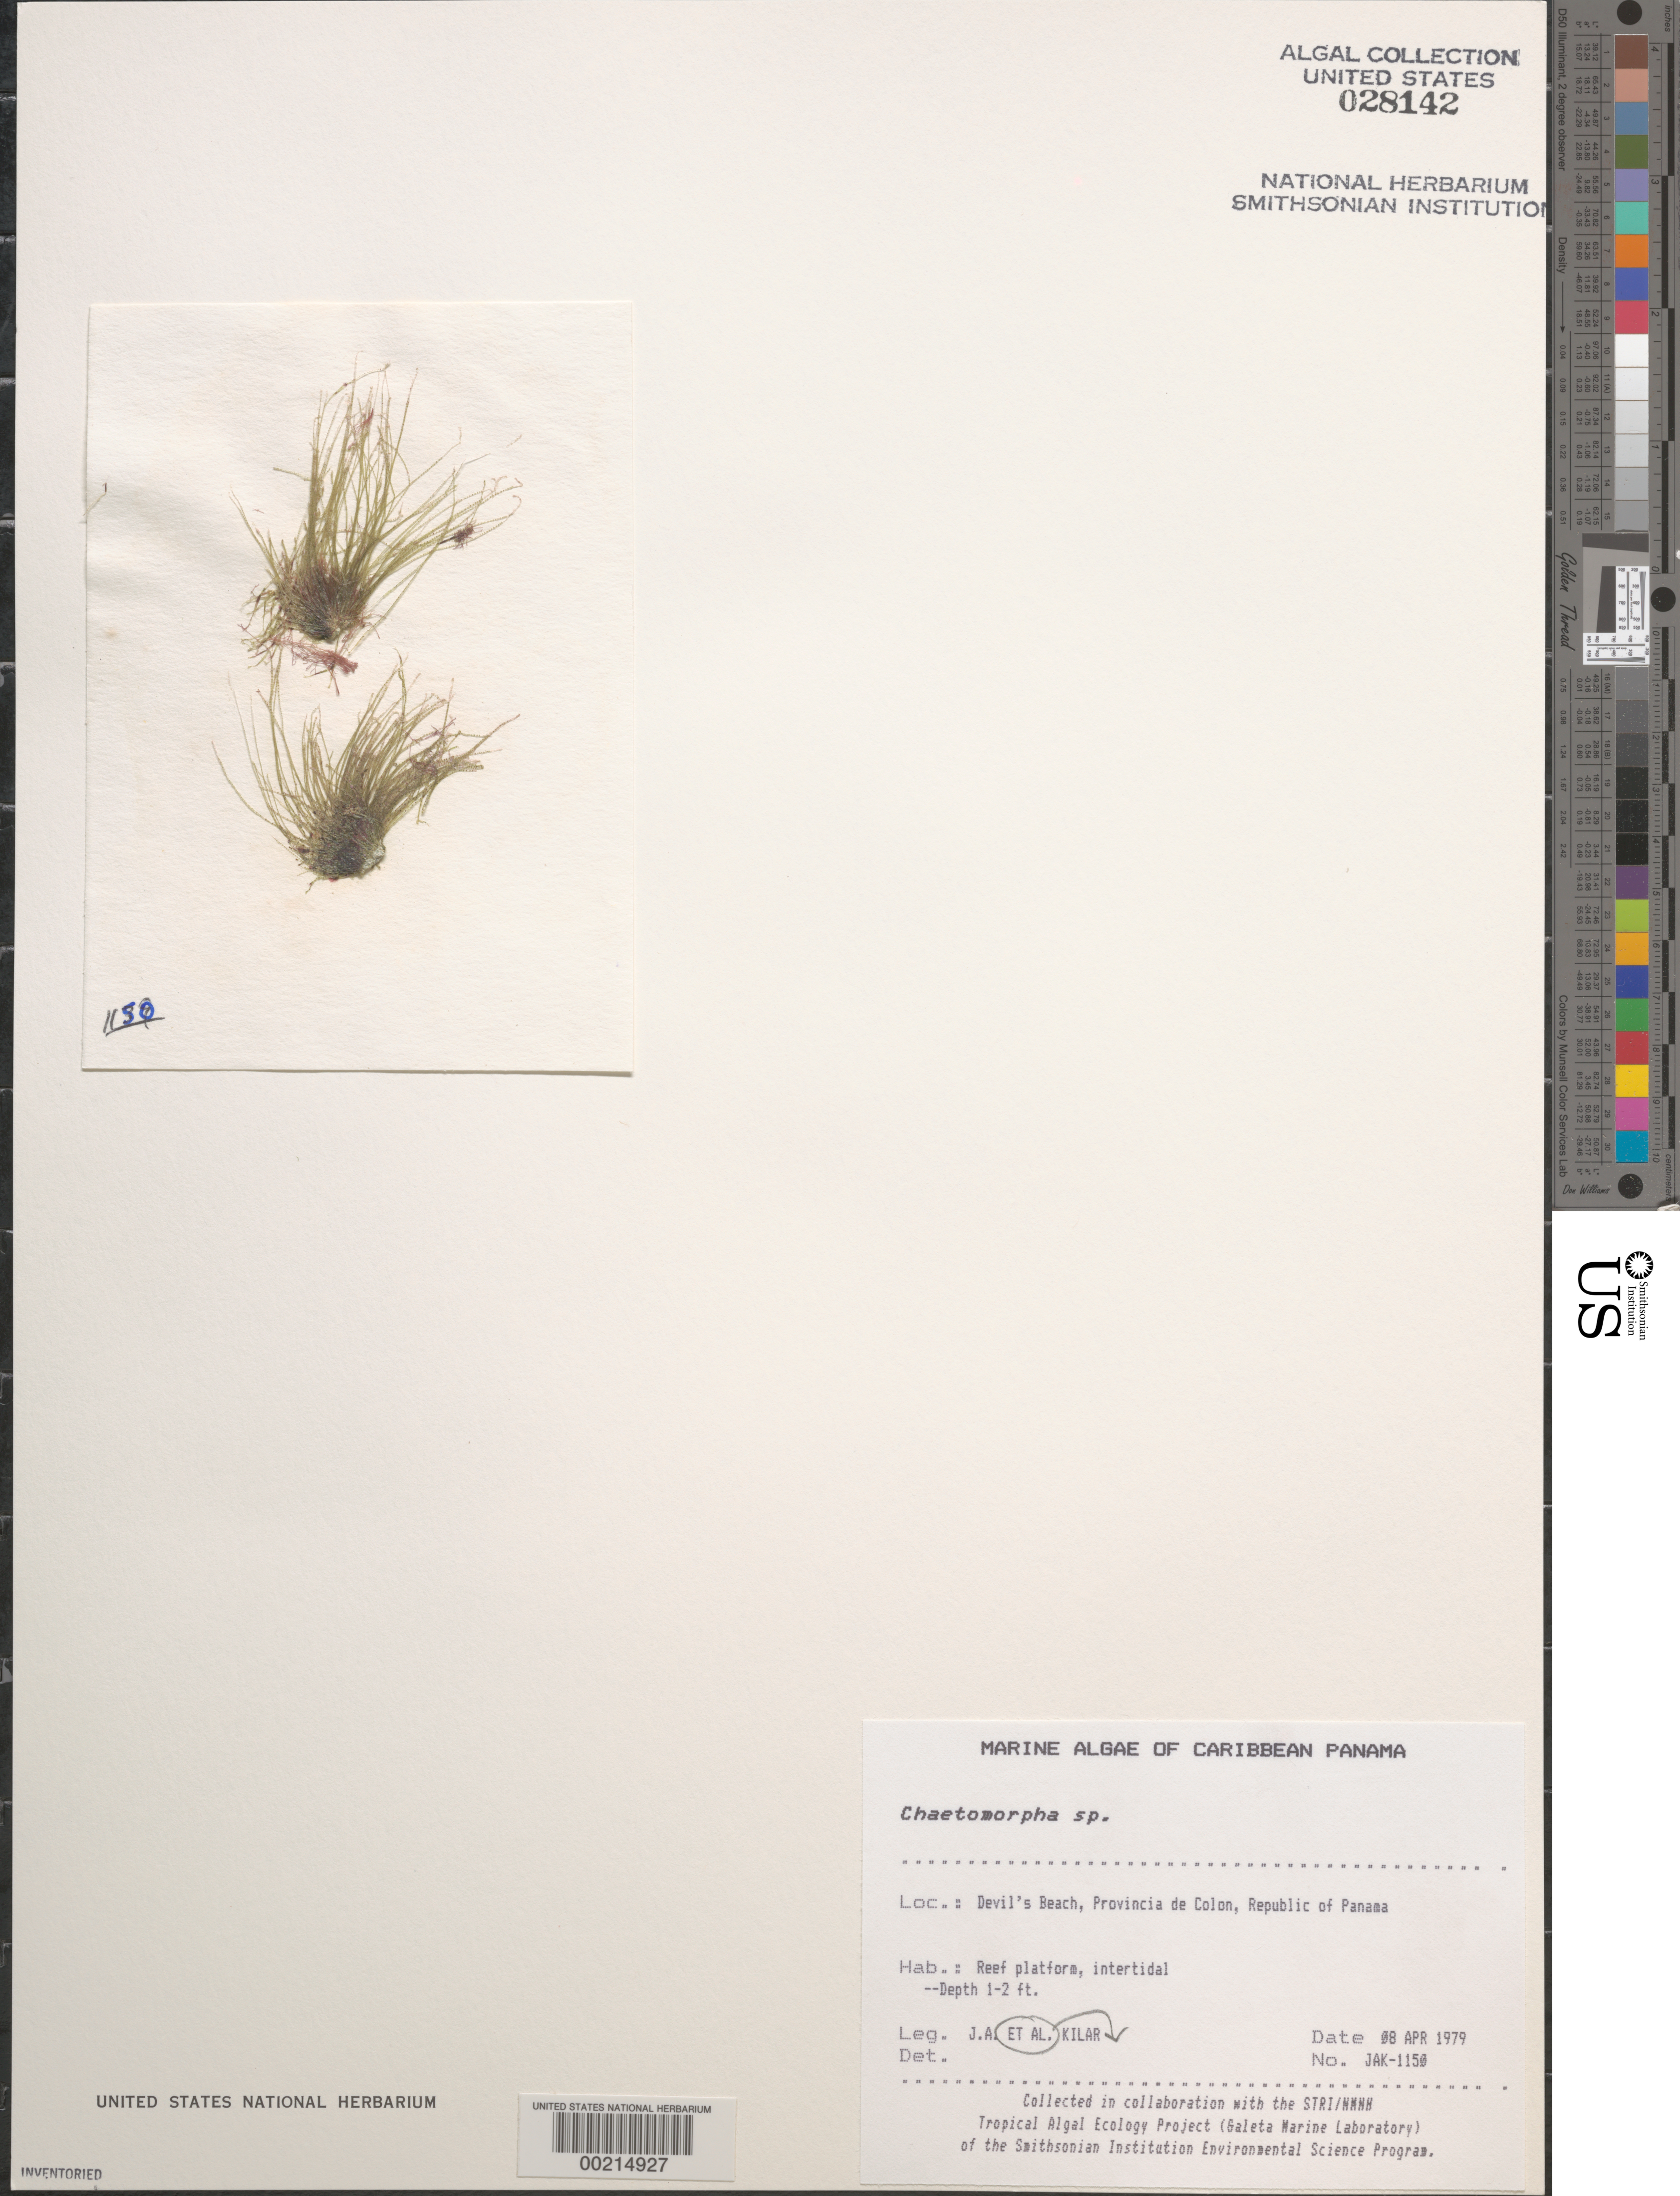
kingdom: Plantae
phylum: Chlorophyta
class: Ulvophyceae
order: Cladophorales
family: Cladophoraceae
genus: Chaetomorpha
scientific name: Chaetomorpha sp.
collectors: J. A. Kilar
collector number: JAK-1150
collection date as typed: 08 Apr 1979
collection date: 1979-04-08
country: Panama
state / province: Colón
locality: Devil's Beach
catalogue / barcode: US 28142